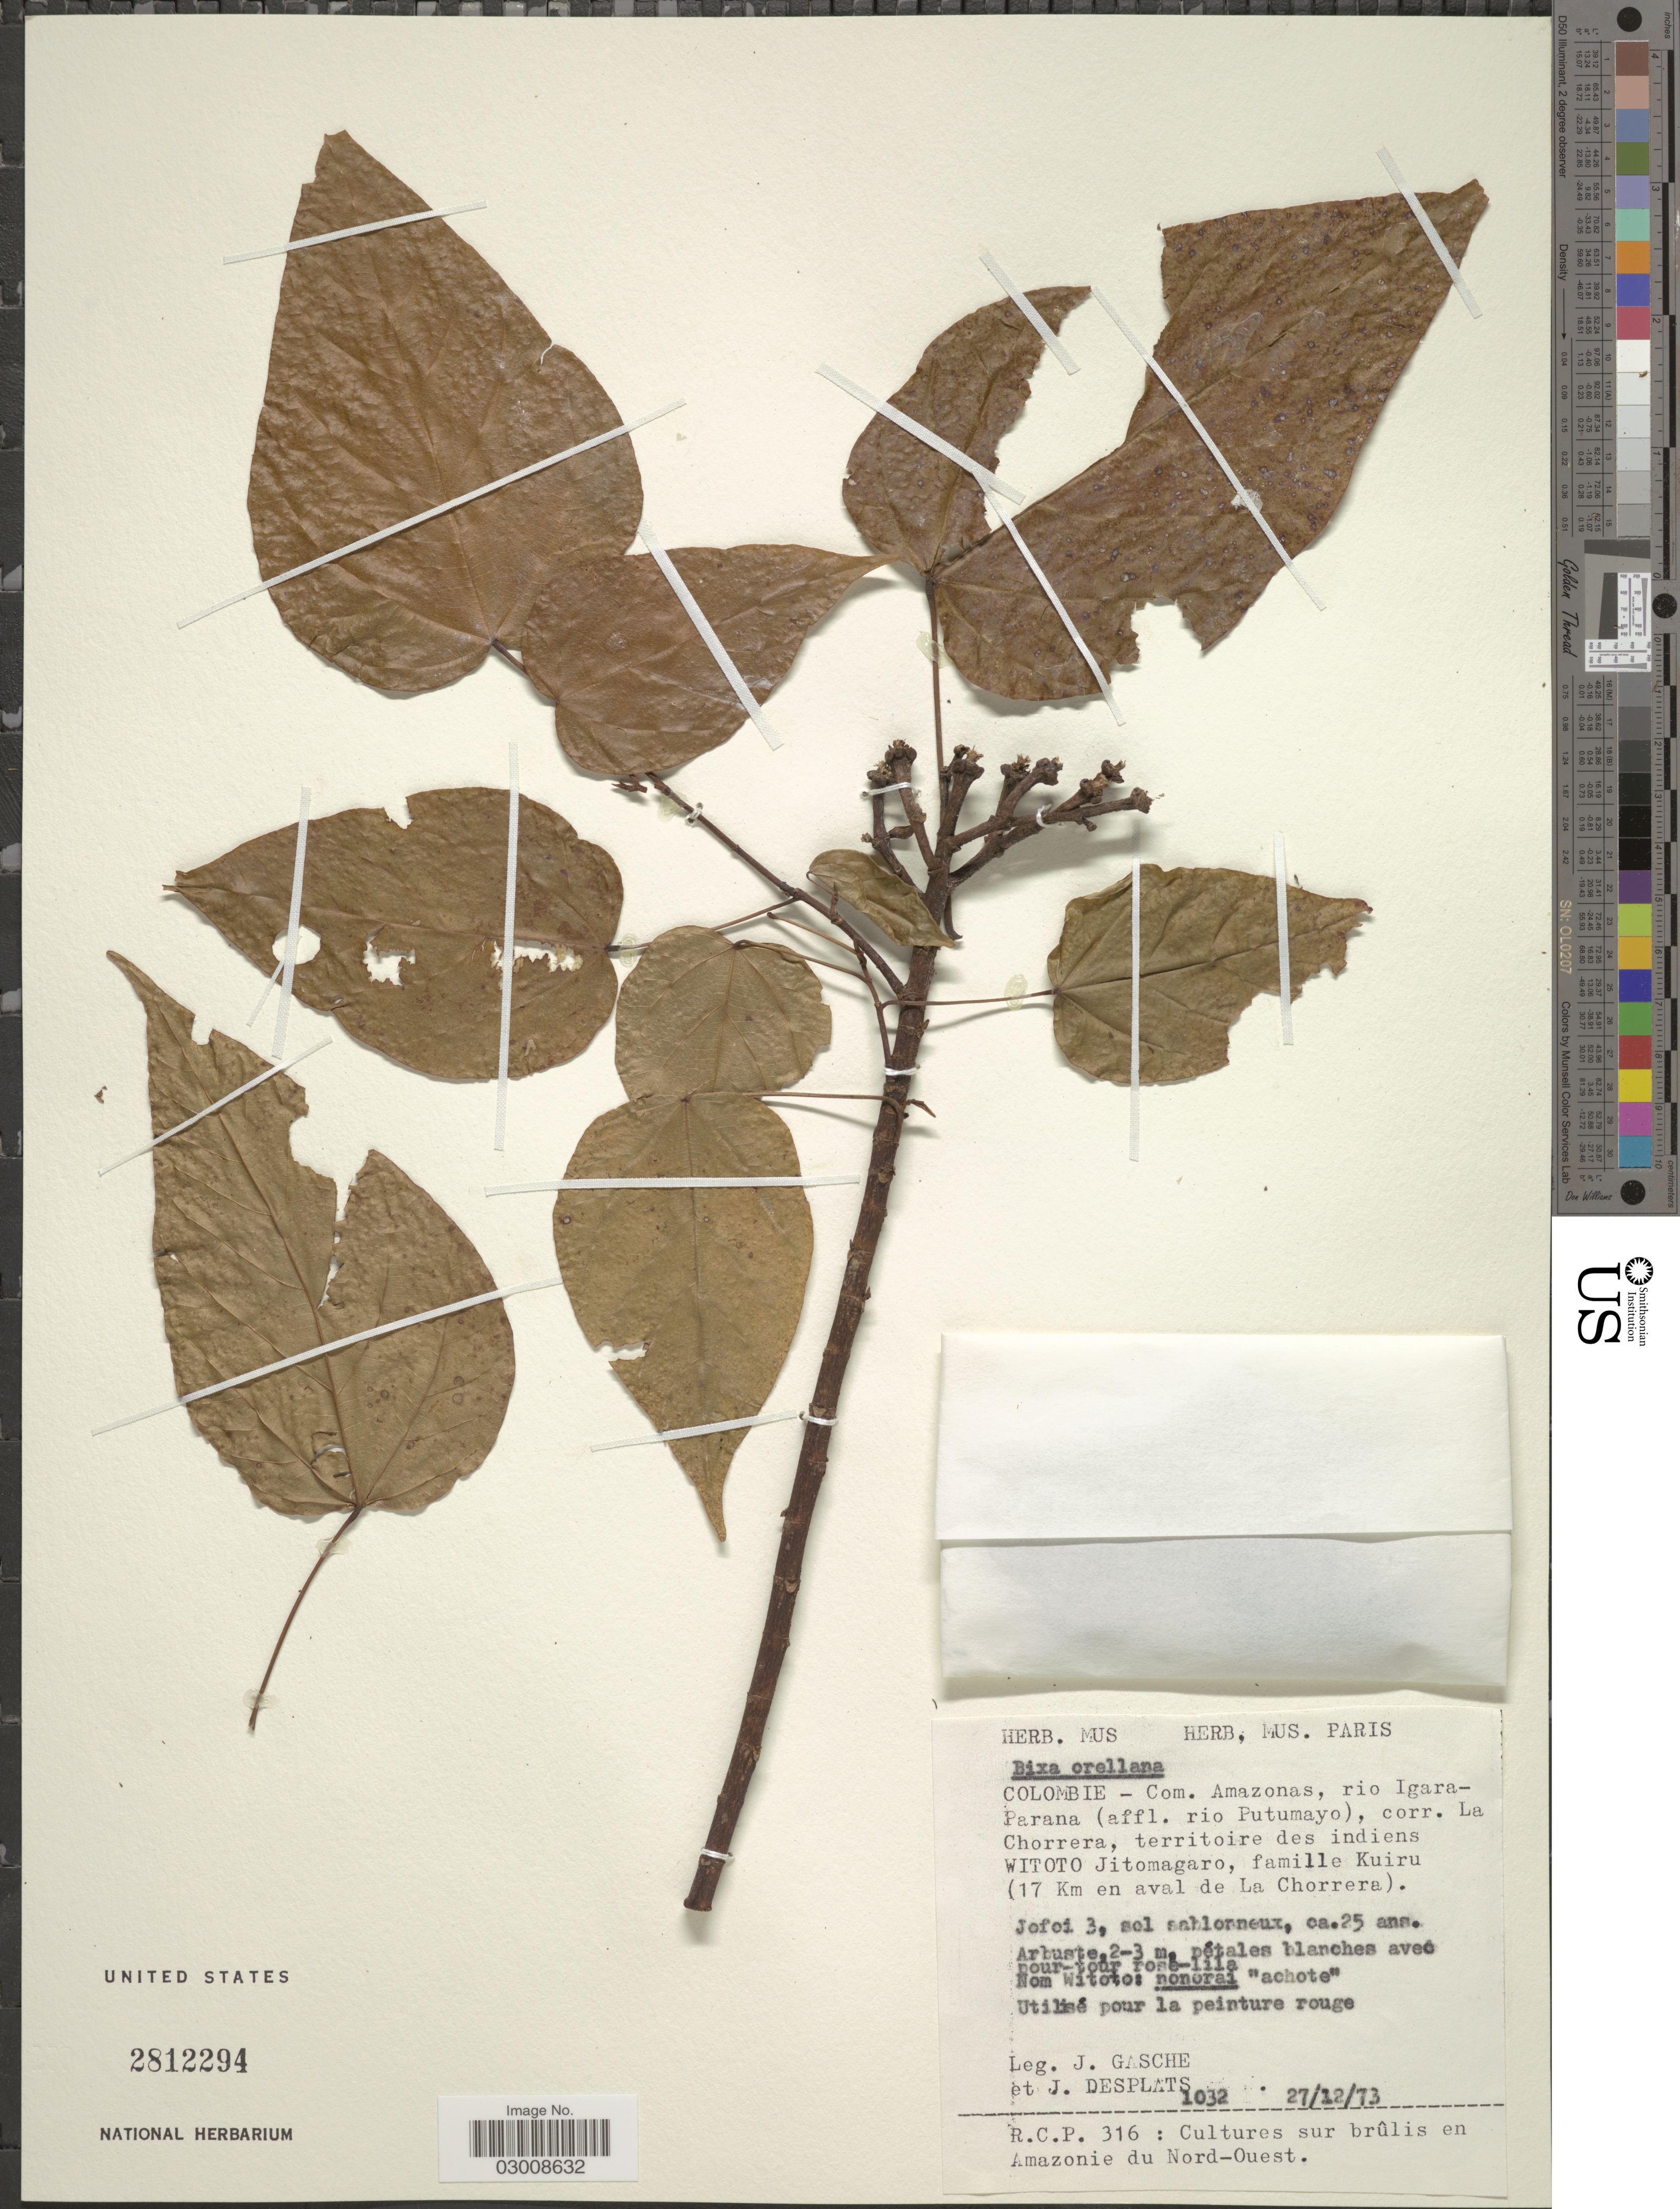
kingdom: Plantae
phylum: Tracheophyta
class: Magnoliopsida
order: Malvales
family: Bixaceae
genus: Bixa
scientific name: Bixa orellana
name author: L.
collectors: J. Gasche & J. Desplats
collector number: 1032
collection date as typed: Transcribed d/m/y: 27/12/73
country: Colombia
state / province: Amazônas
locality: Com. Amazonas, rio Igaraparana (affl. rio Putumayo), corr. La Chorrera, territoire des indiens Witoto Jitomagaro, famille Kuiru (17 Km en aval de la Chorrera).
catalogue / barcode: US 2812294